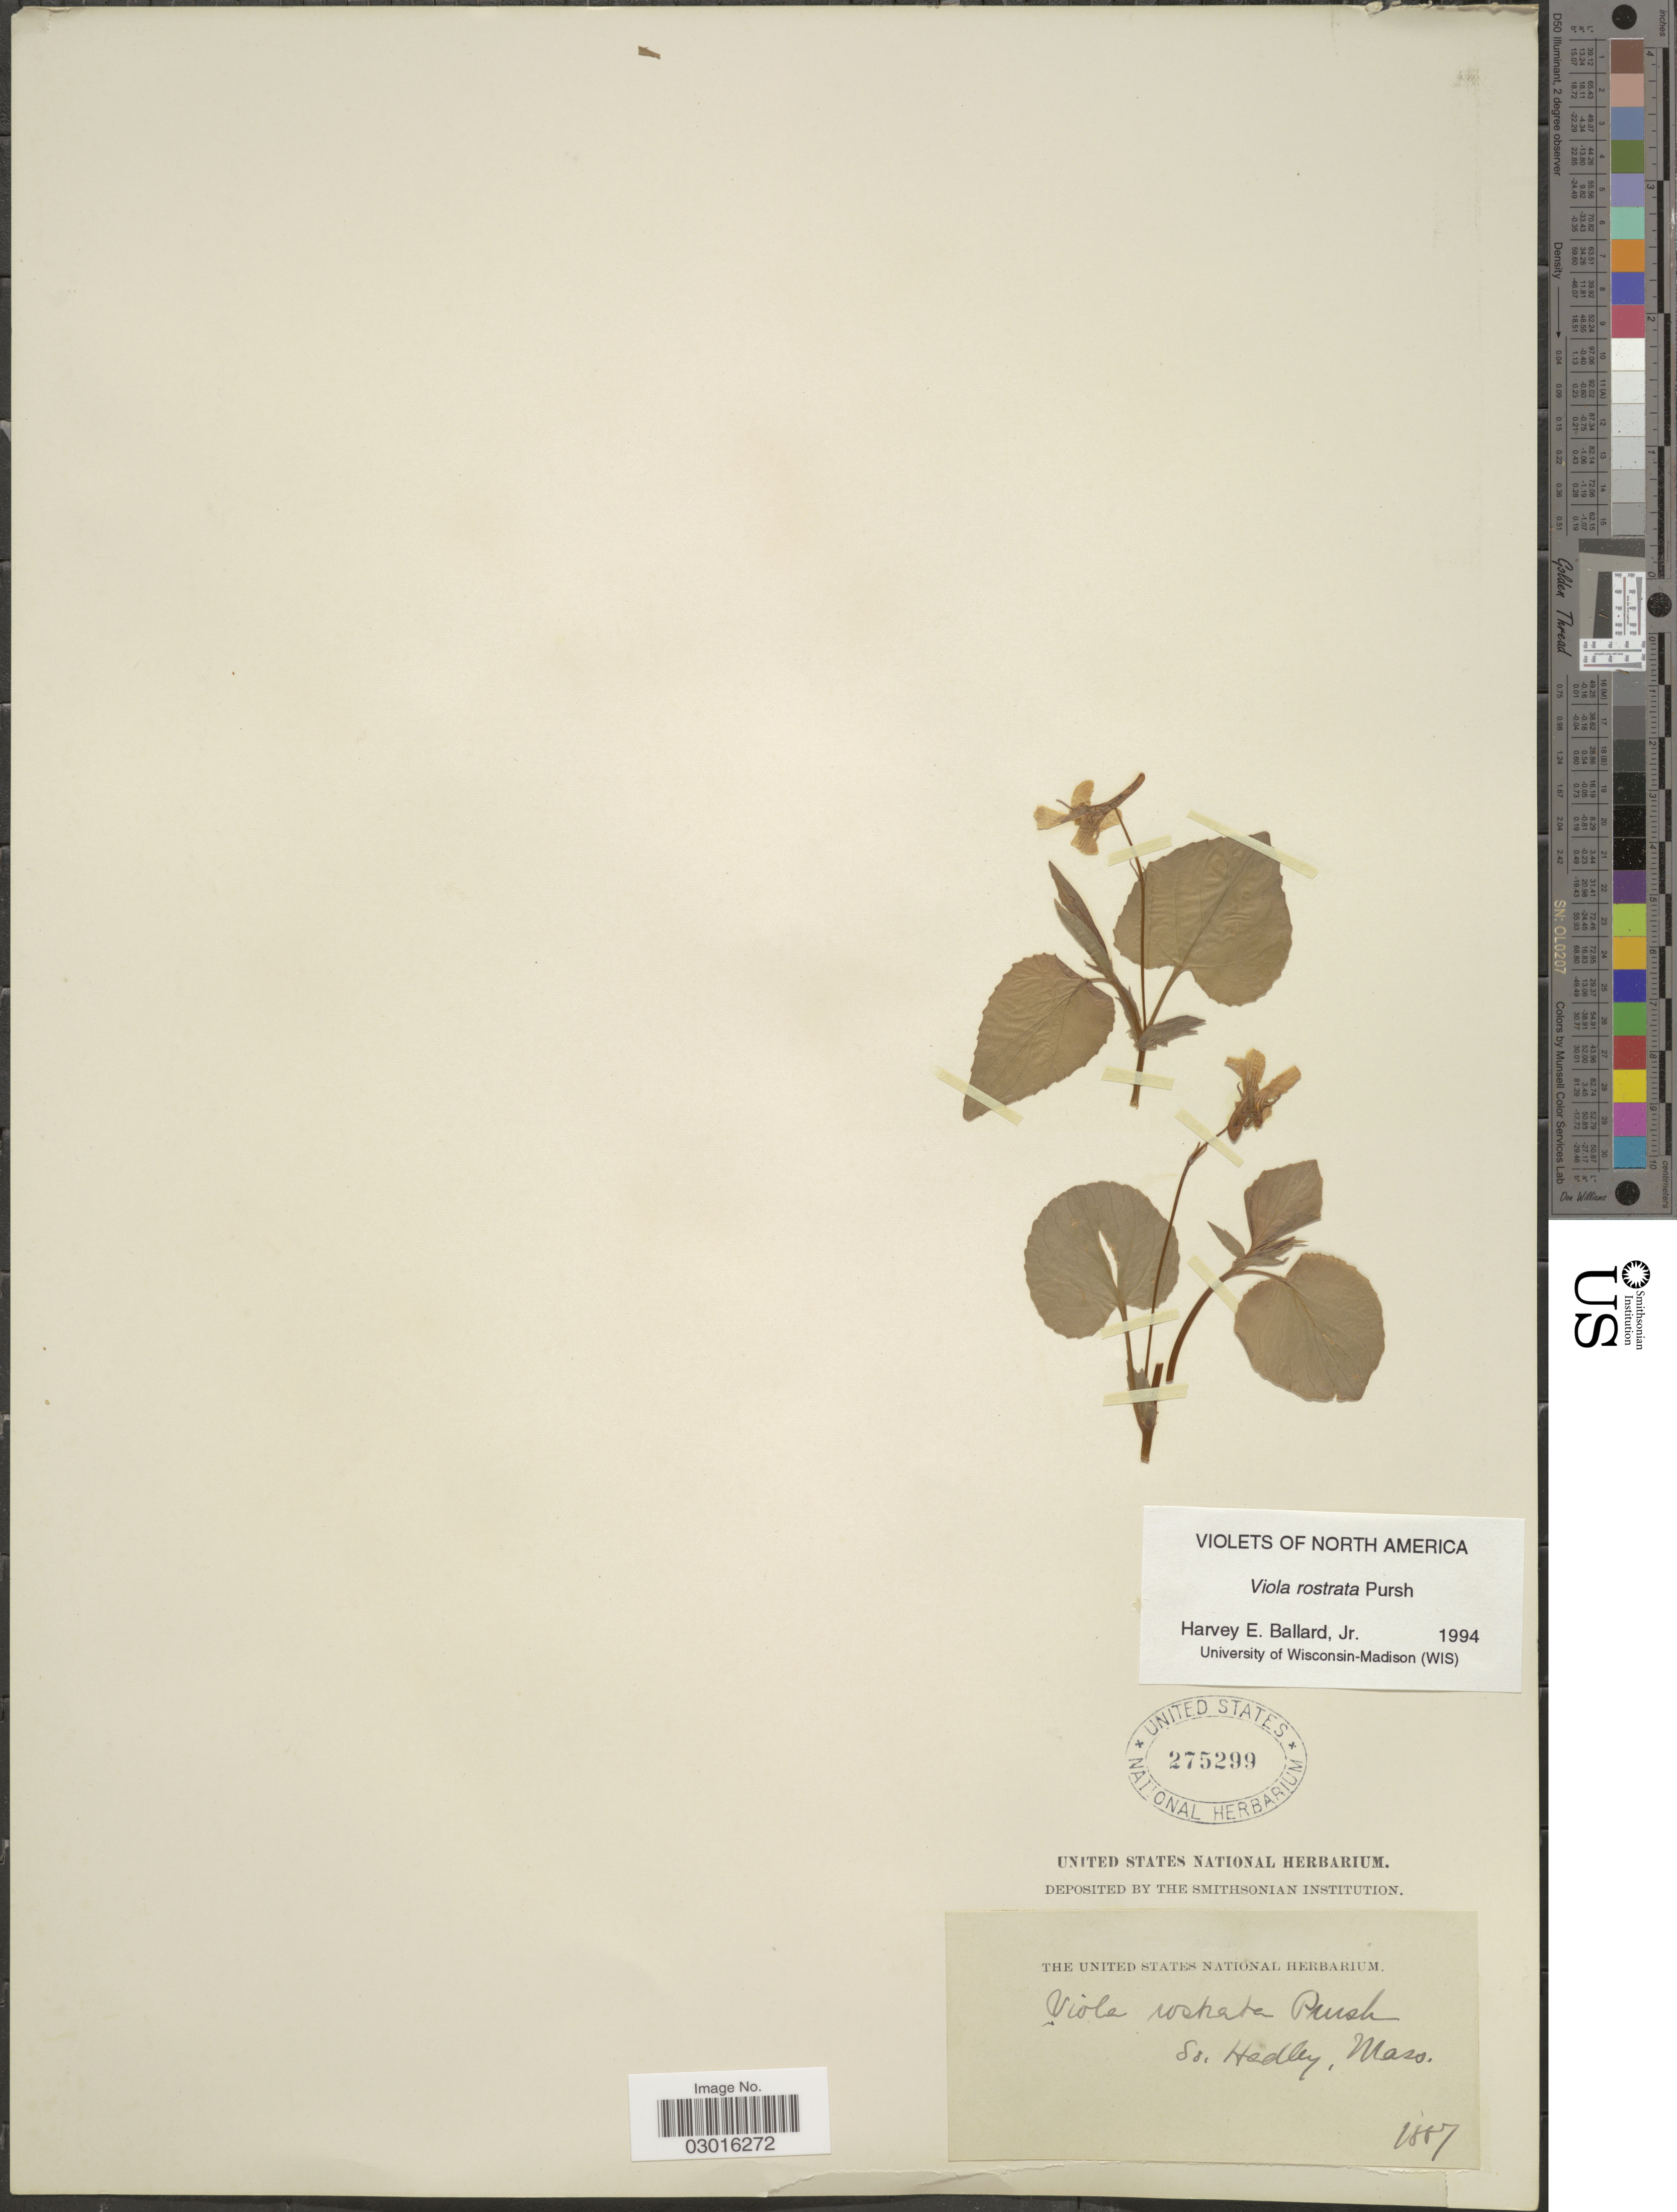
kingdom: Plantae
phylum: Tracheophyta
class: Magnoliopsida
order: Malpighiales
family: Violaceae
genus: Viola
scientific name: Viola rostrata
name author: Pursh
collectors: ex herb. United States National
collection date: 1887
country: United States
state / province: Massachusetts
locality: So. Hadley. [no collector on label but surely an A.C. Cook collection]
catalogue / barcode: US 275299